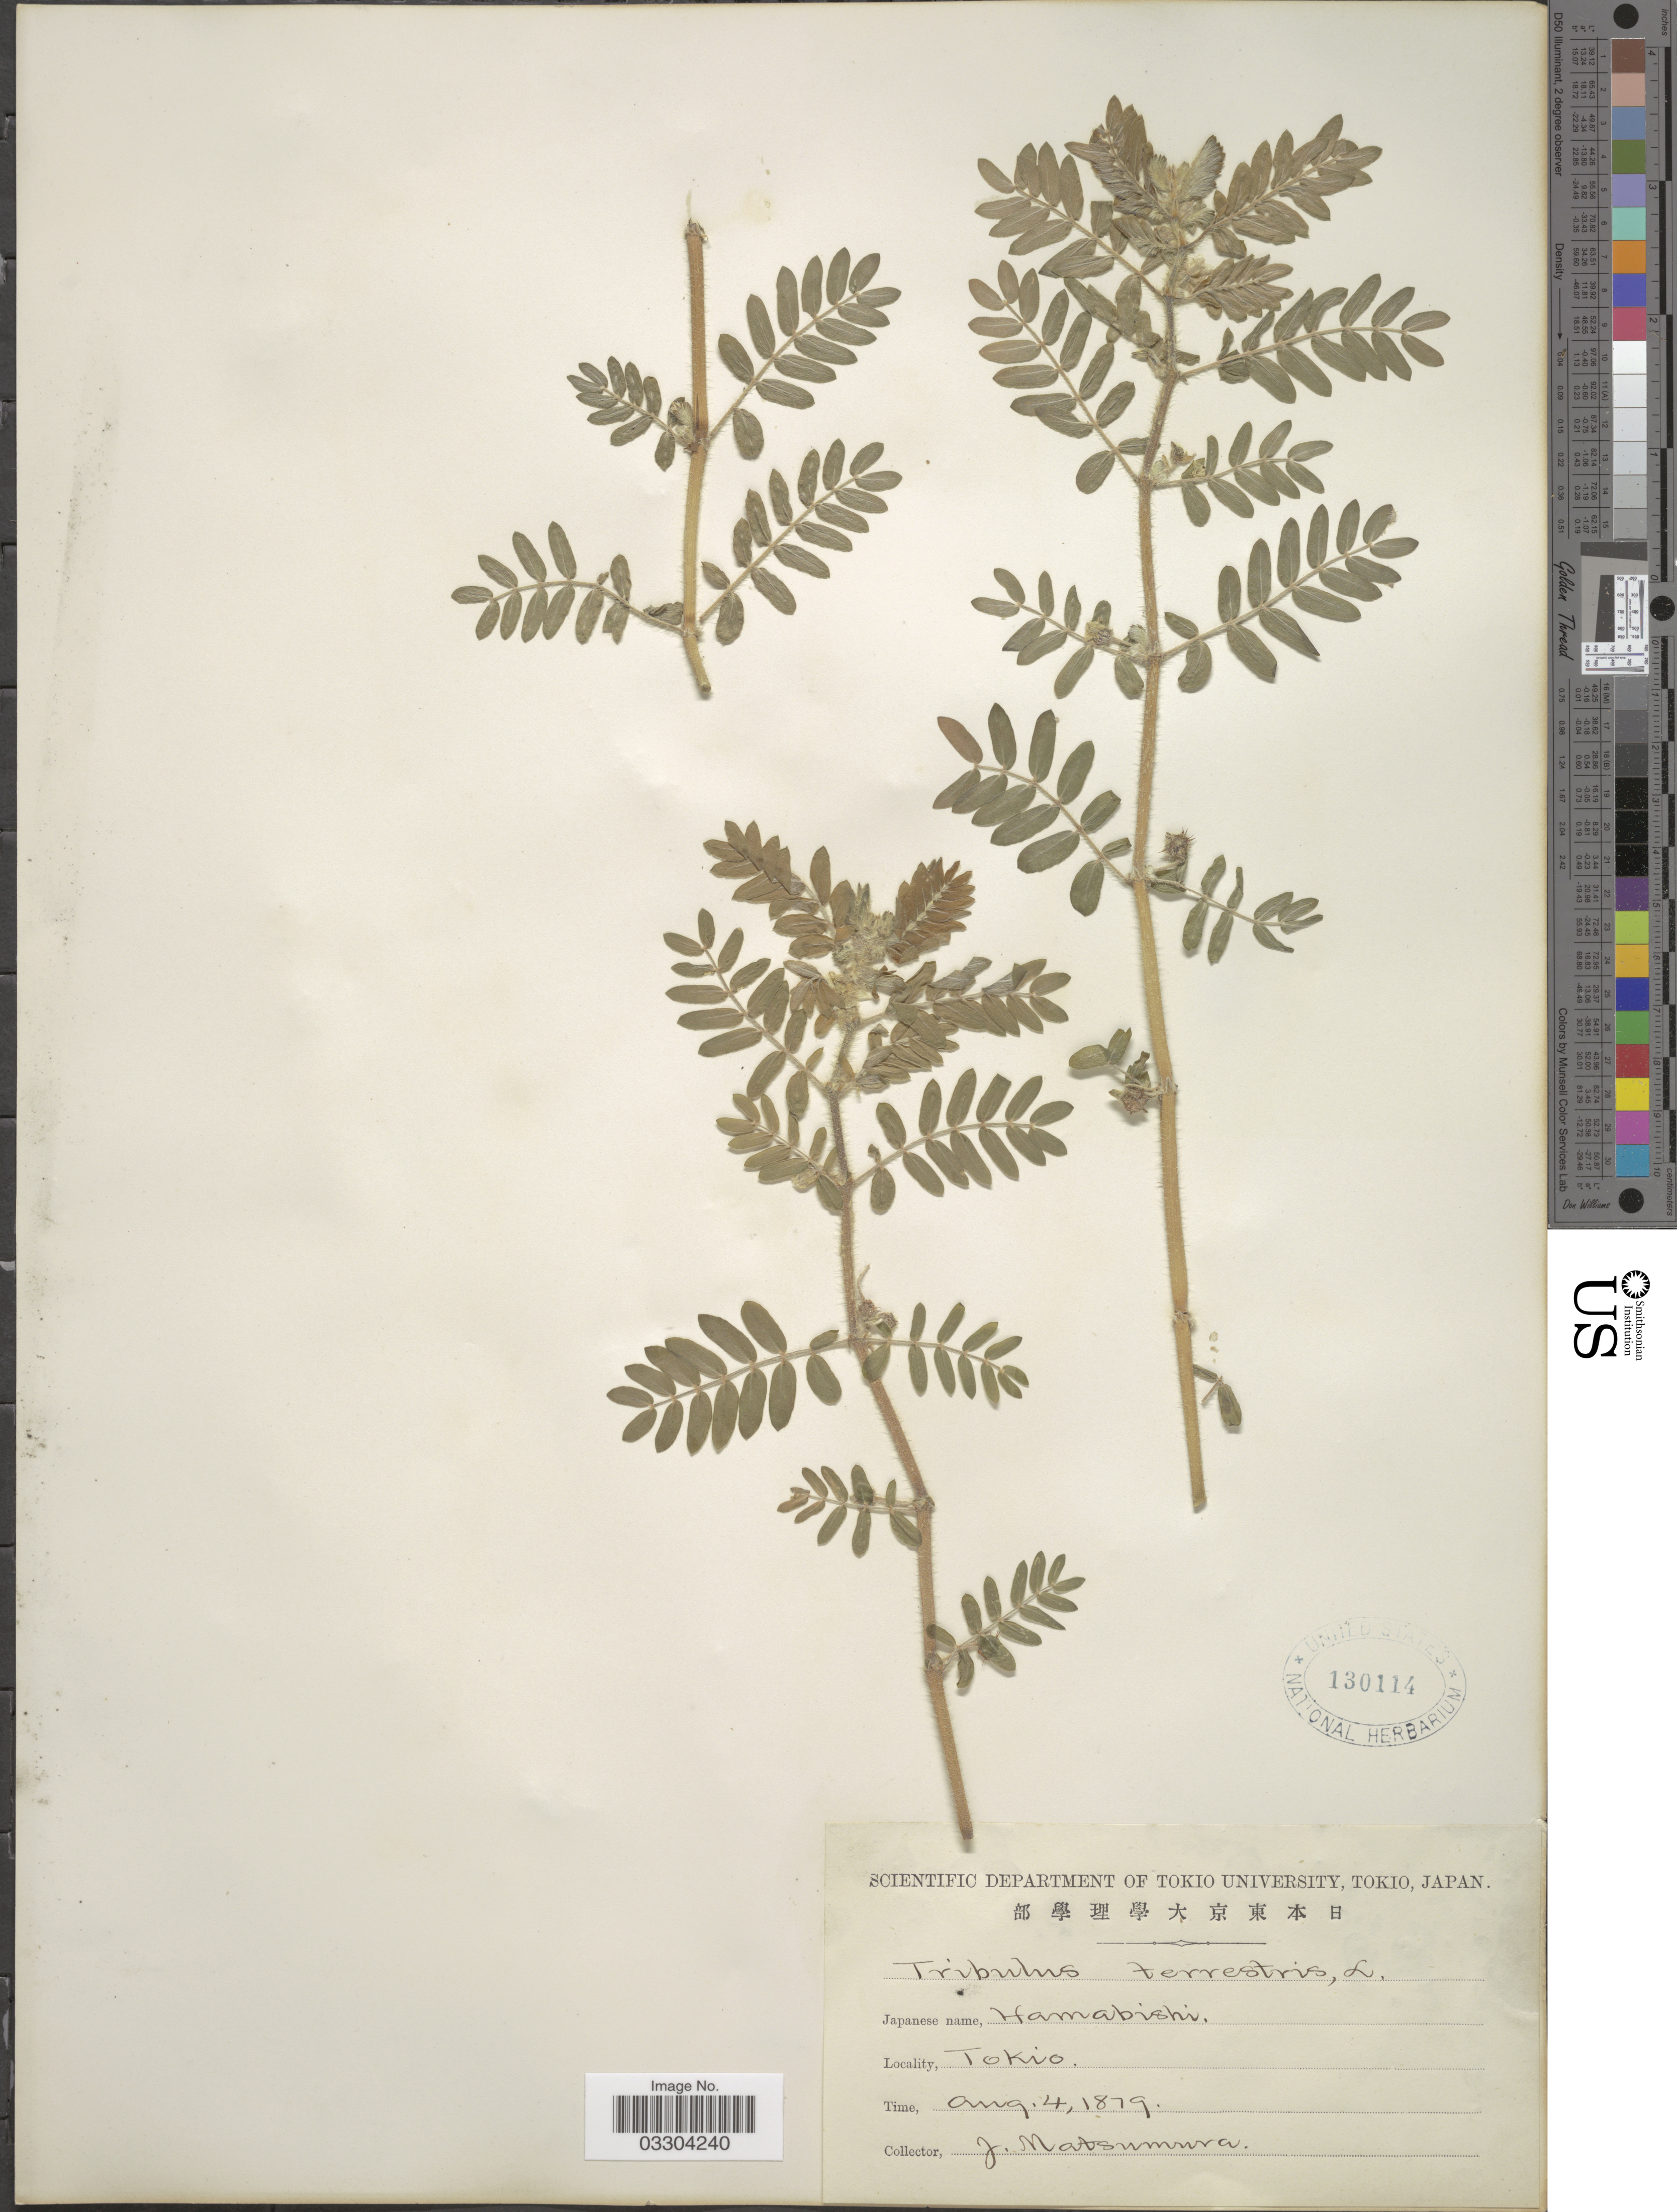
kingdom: Plantae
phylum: Tracheophyta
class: Magnoliopsida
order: Zygophyllales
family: Zygophyllaceae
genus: Tribulus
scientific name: Tribulus terrestris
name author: L.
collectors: J. Matsumura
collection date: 1879-08-04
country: Japan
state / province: Tokyo, Federal City of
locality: Tokio.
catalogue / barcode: US 130114